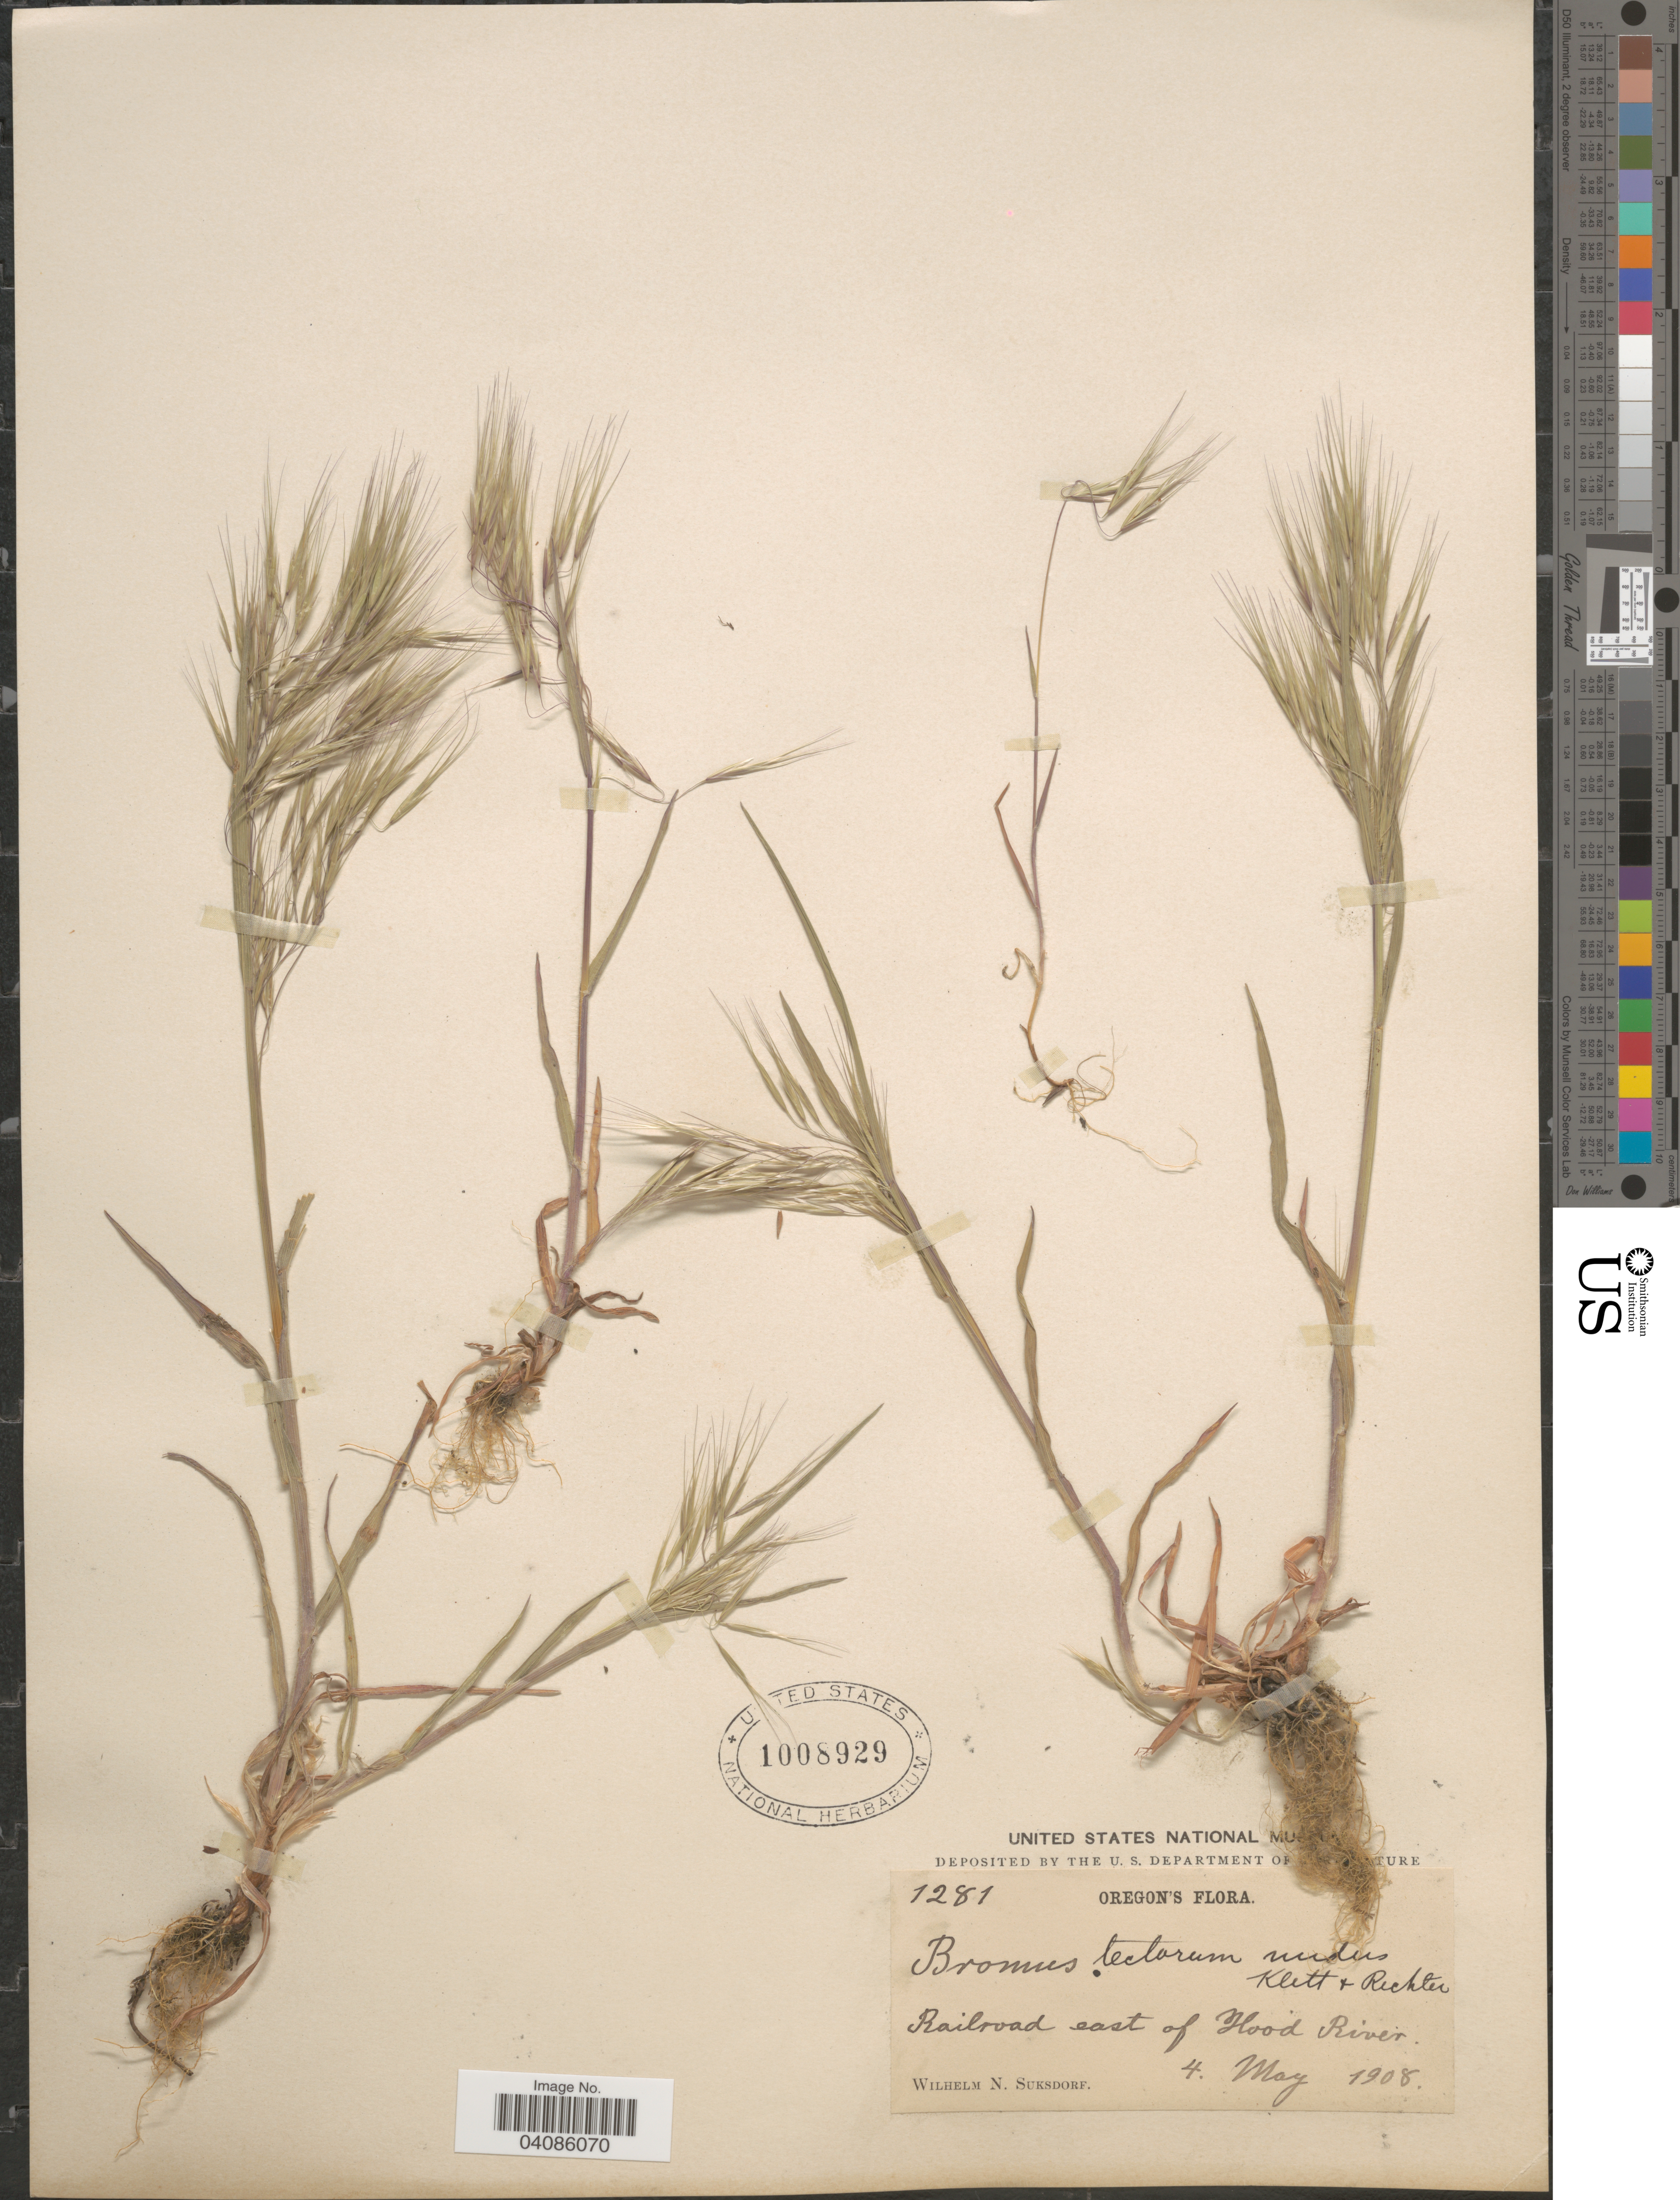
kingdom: Plantae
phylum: Tracheophyta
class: Liliopsida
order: Poales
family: Poaceae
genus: Bromus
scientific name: Bromus tectorum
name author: L.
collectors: W. N. Suksdorf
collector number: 1281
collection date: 1908-05-04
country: United States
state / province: Oregon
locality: Railroad east of Hood River.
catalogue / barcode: US 1008929